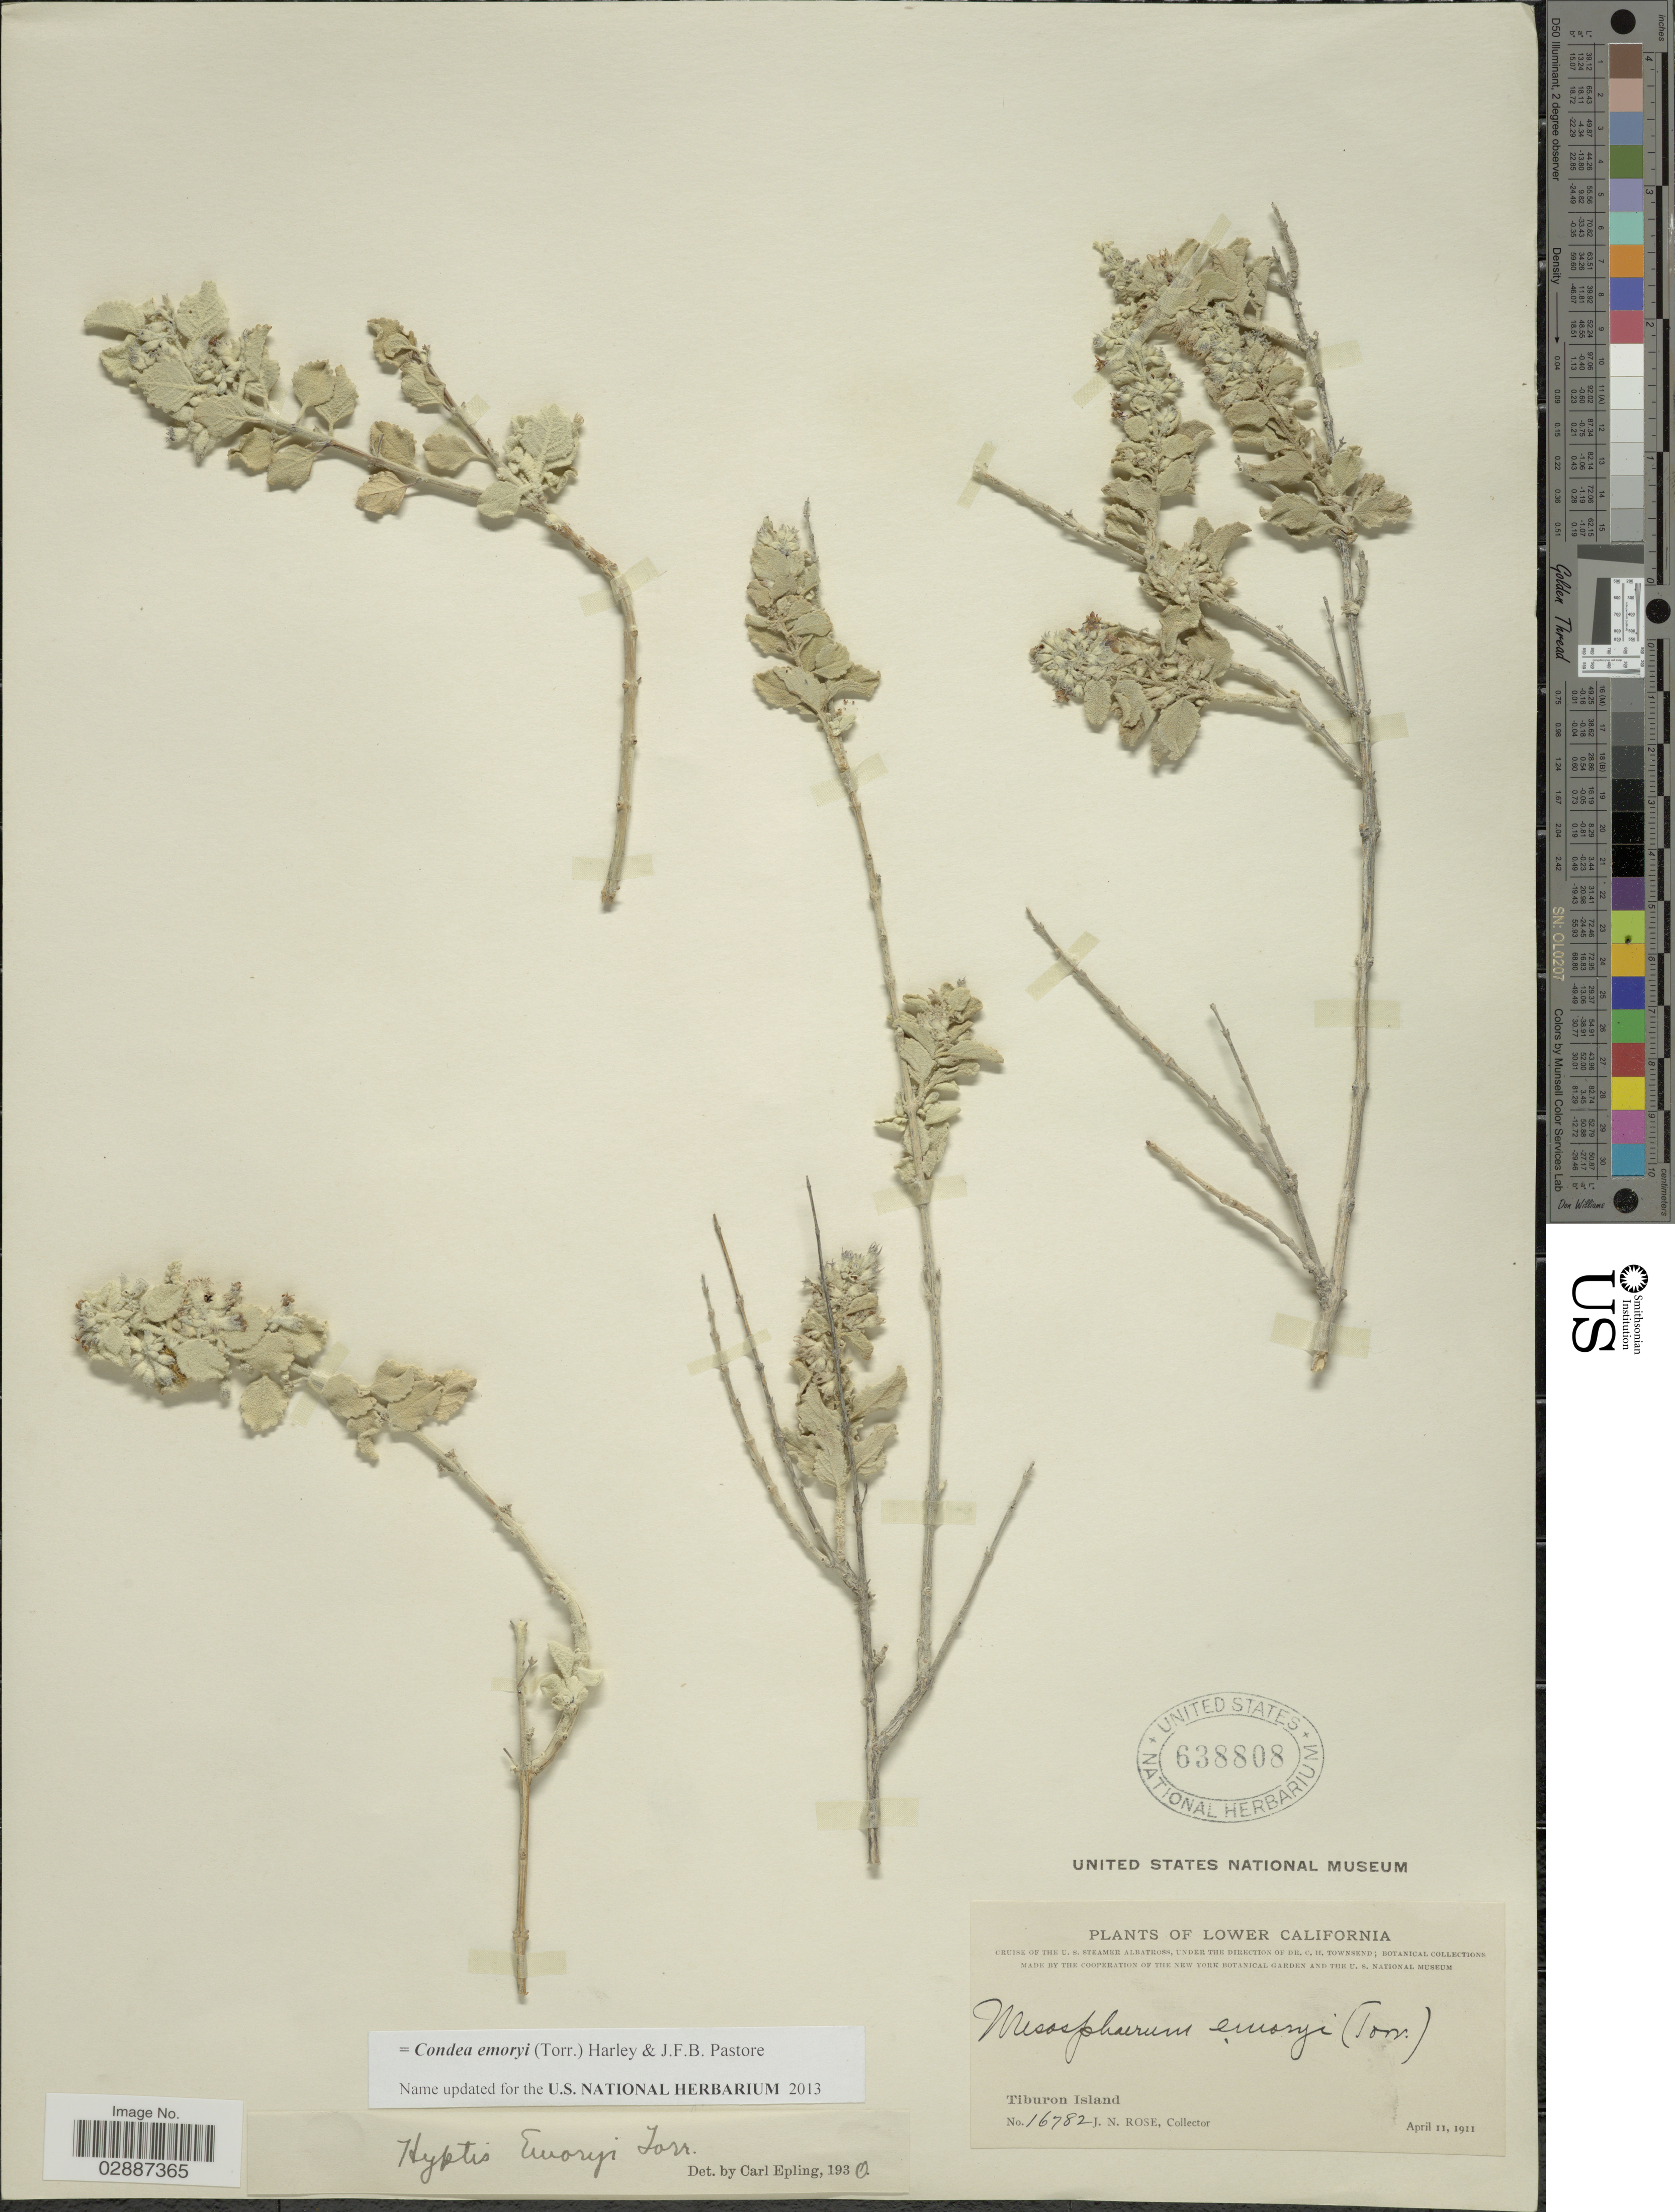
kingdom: Plantae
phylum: Tracheophyta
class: Magnoliopsida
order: Lamiales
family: Lamiaceae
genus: Condea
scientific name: Condea emoryi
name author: (Torr.) Harley & J.F.B. Pastore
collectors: J. N. Rose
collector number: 16782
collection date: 1911-04-11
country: Mexico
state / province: Sonora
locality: Lower California. Tiburon Island.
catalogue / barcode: US 638808